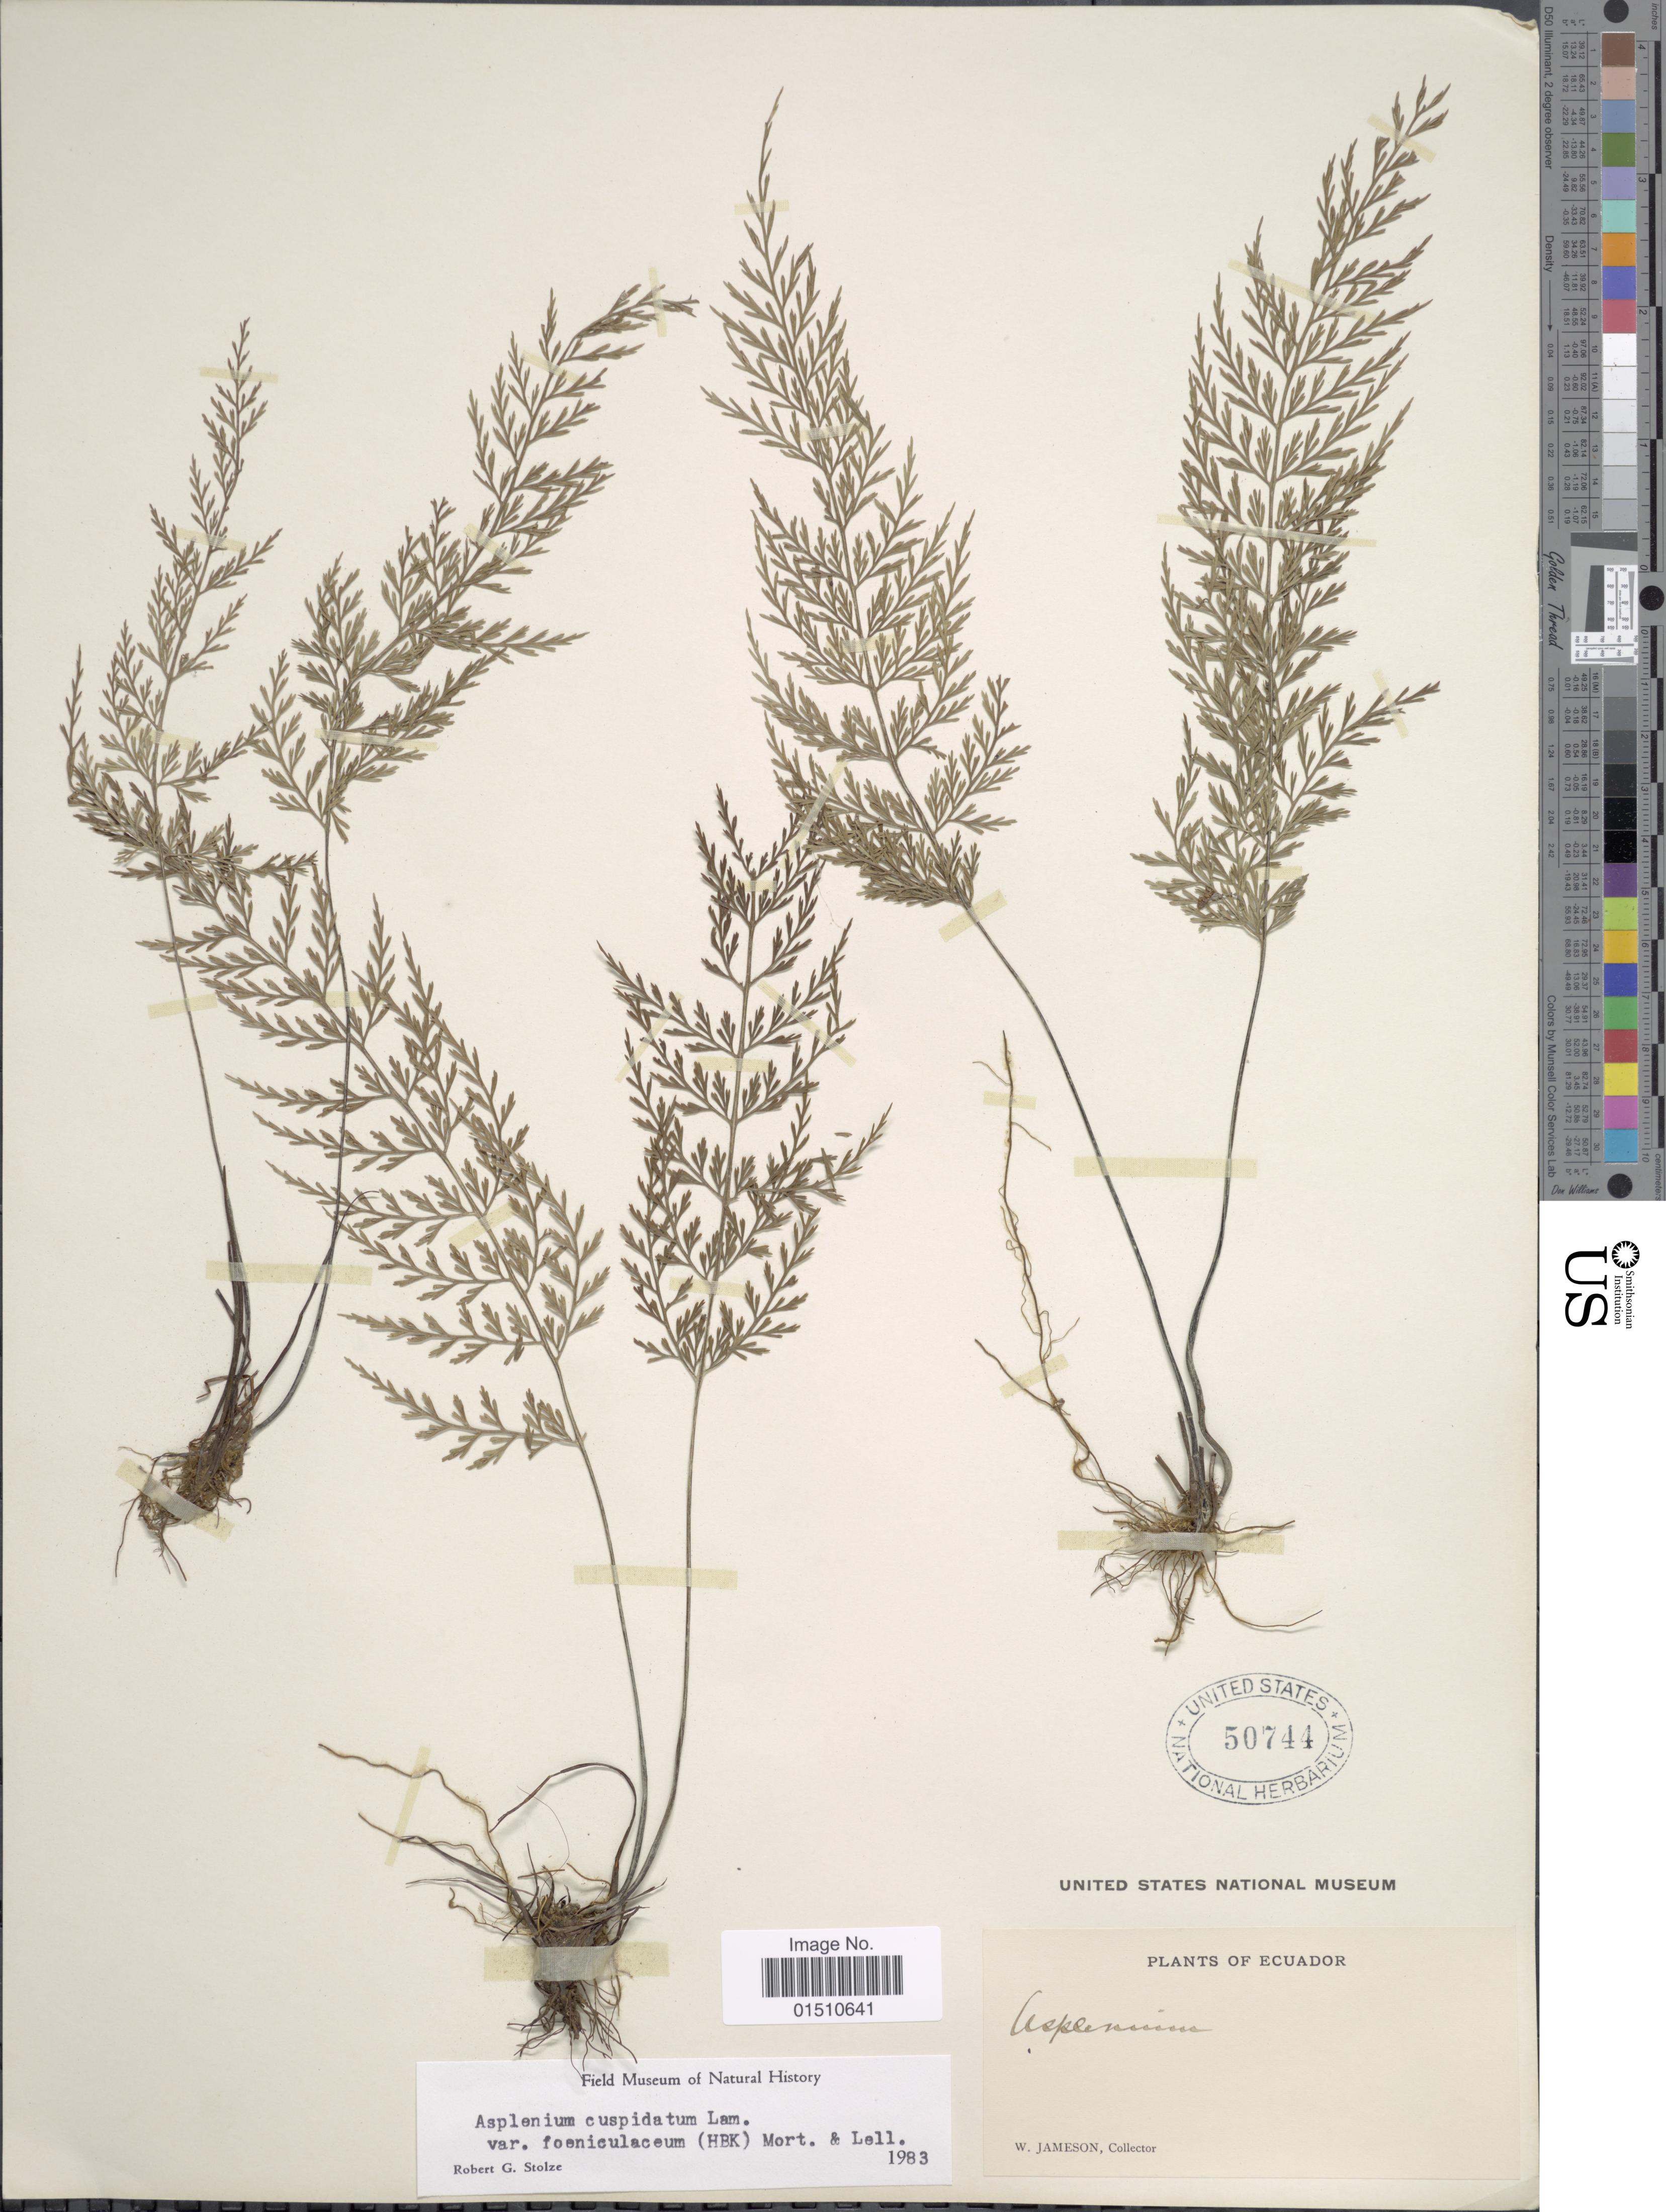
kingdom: Plantae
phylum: Tracheophyta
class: Polypodiopsida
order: Polypodiales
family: Aspleniaceae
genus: Asplenium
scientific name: Asplenium cuspidatum var. foeniculaceum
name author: (Kunth) C.V. Morton & Lellinger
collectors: W. Jameson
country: Ecuador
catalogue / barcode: US 50744